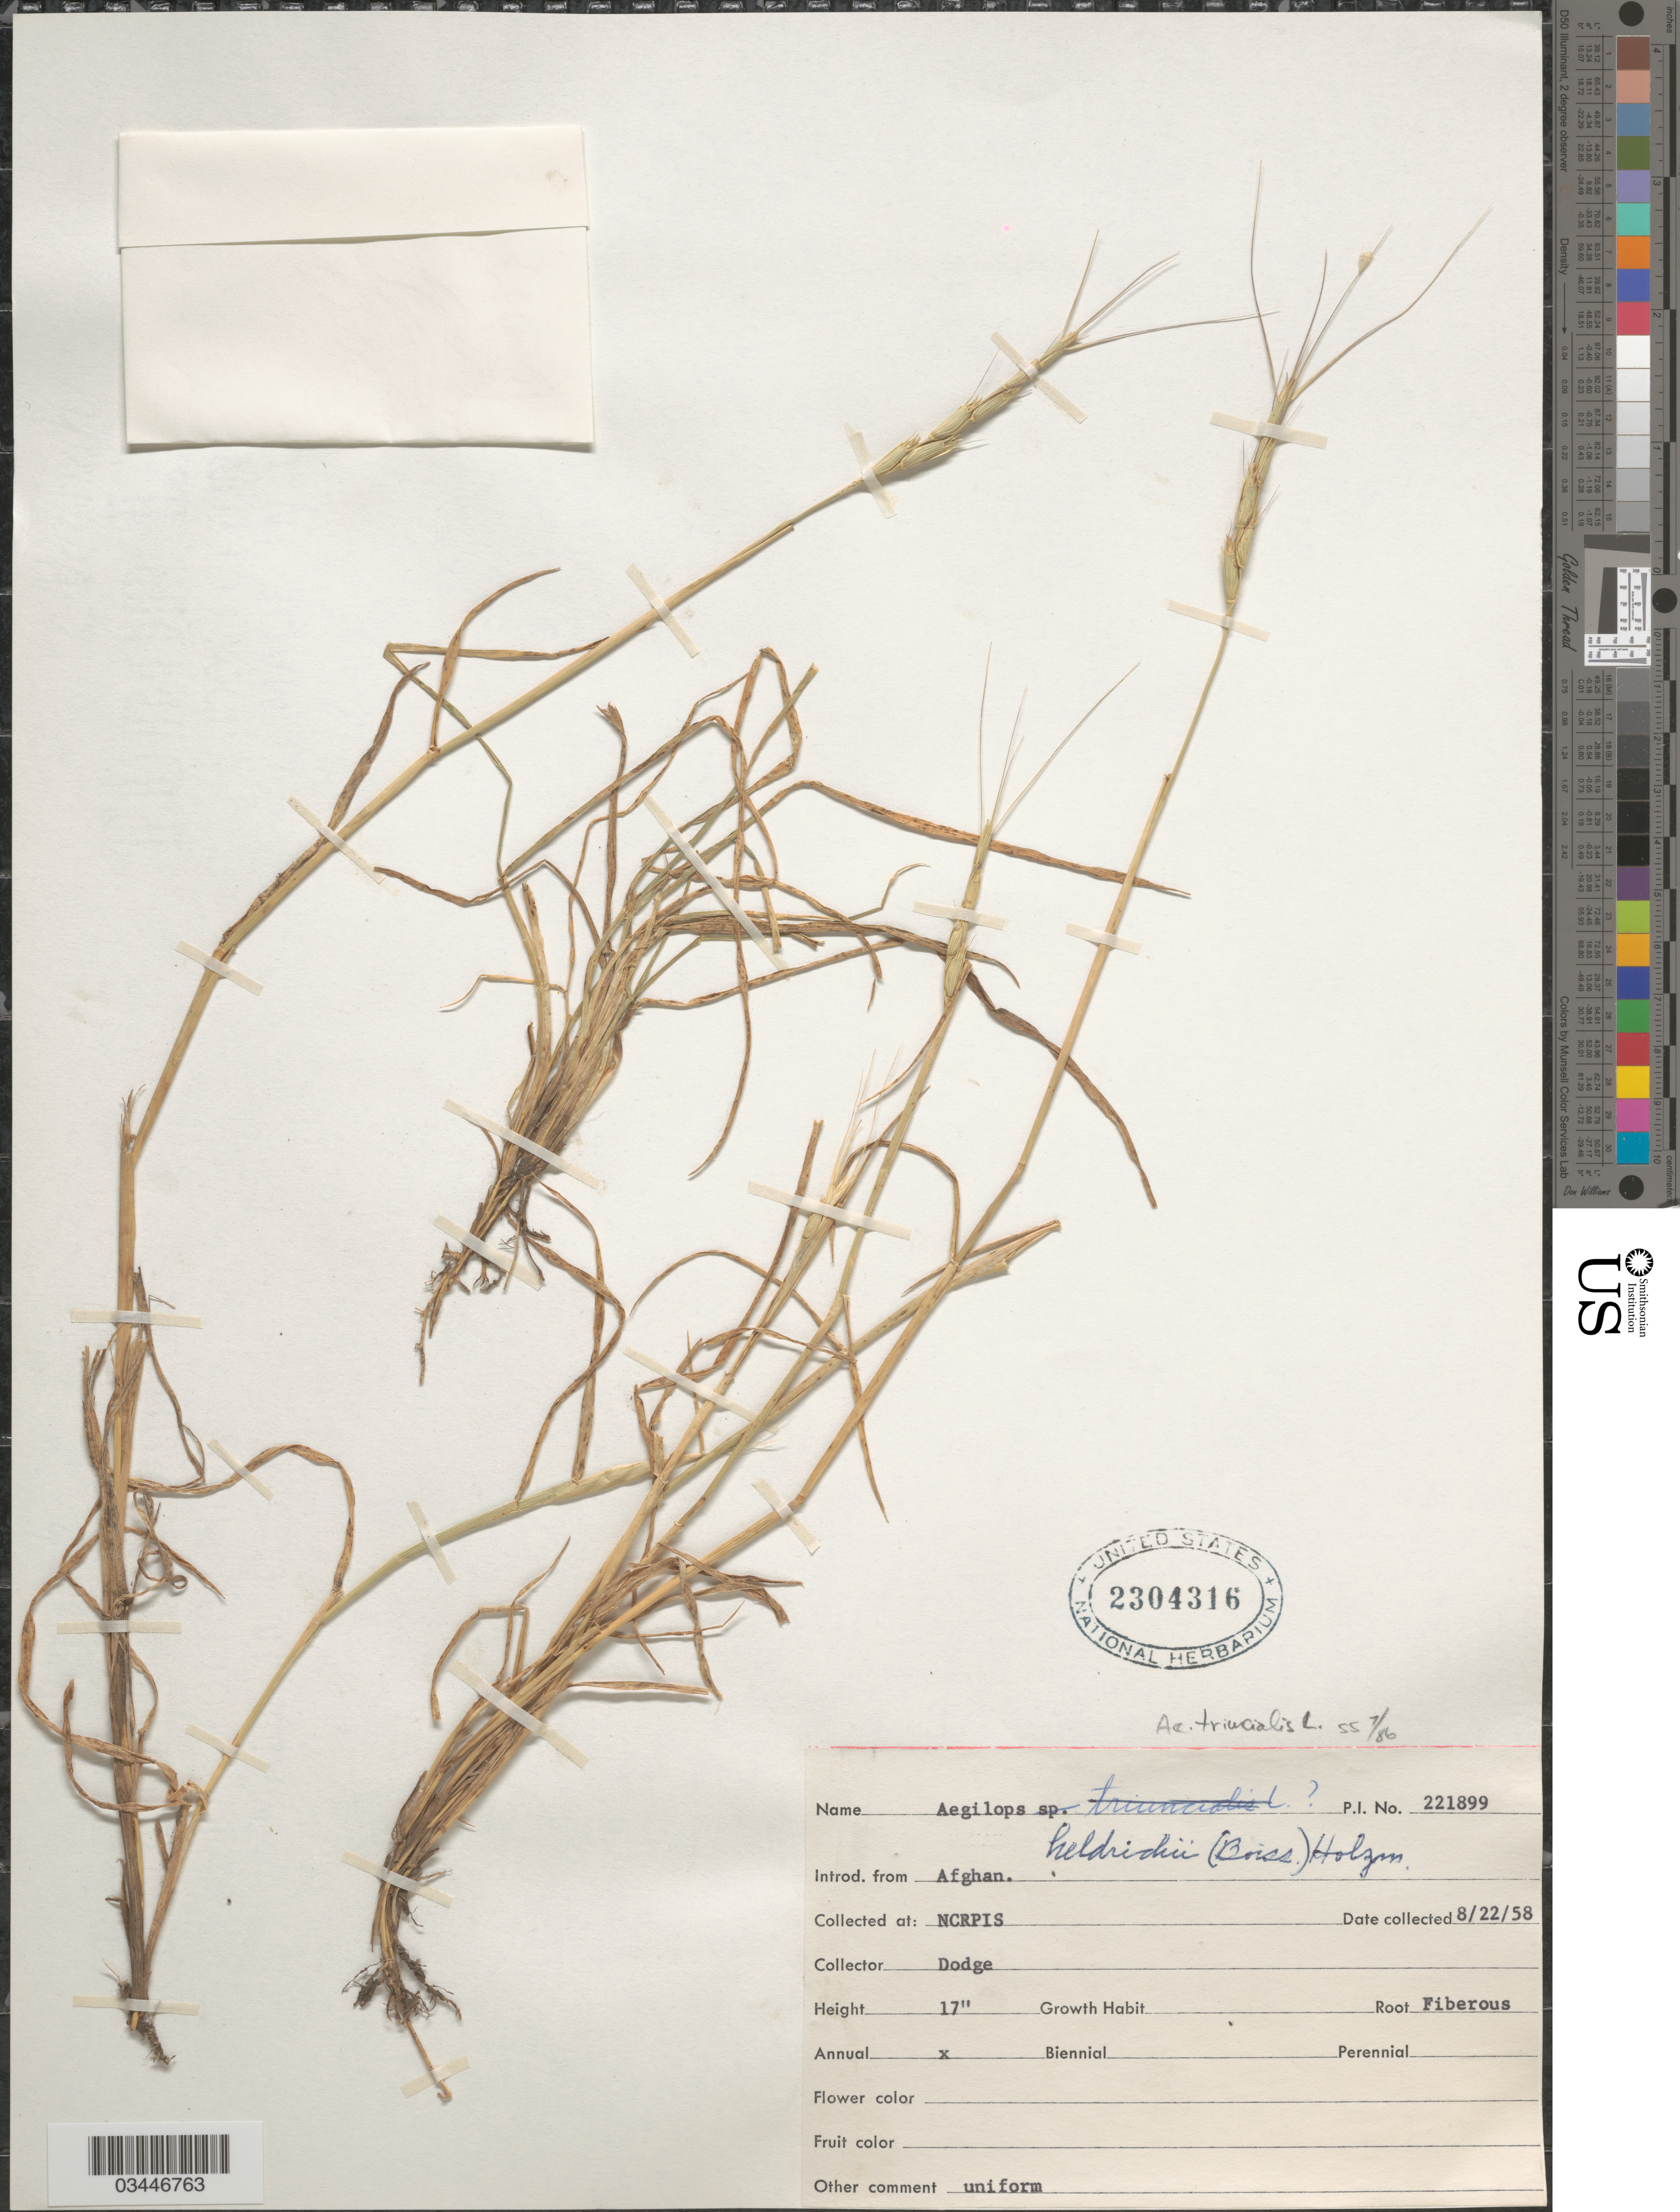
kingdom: Plantae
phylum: Tracheophyta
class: Liliopsida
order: Poales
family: Poaceae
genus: Aegilops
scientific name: Aegilops triuncialis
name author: L.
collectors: -. Dodge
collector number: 221899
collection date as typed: Transcribed d/m/y: 22/8/58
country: United States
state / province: Iowa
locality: NCRPIS.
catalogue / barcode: US 2304316